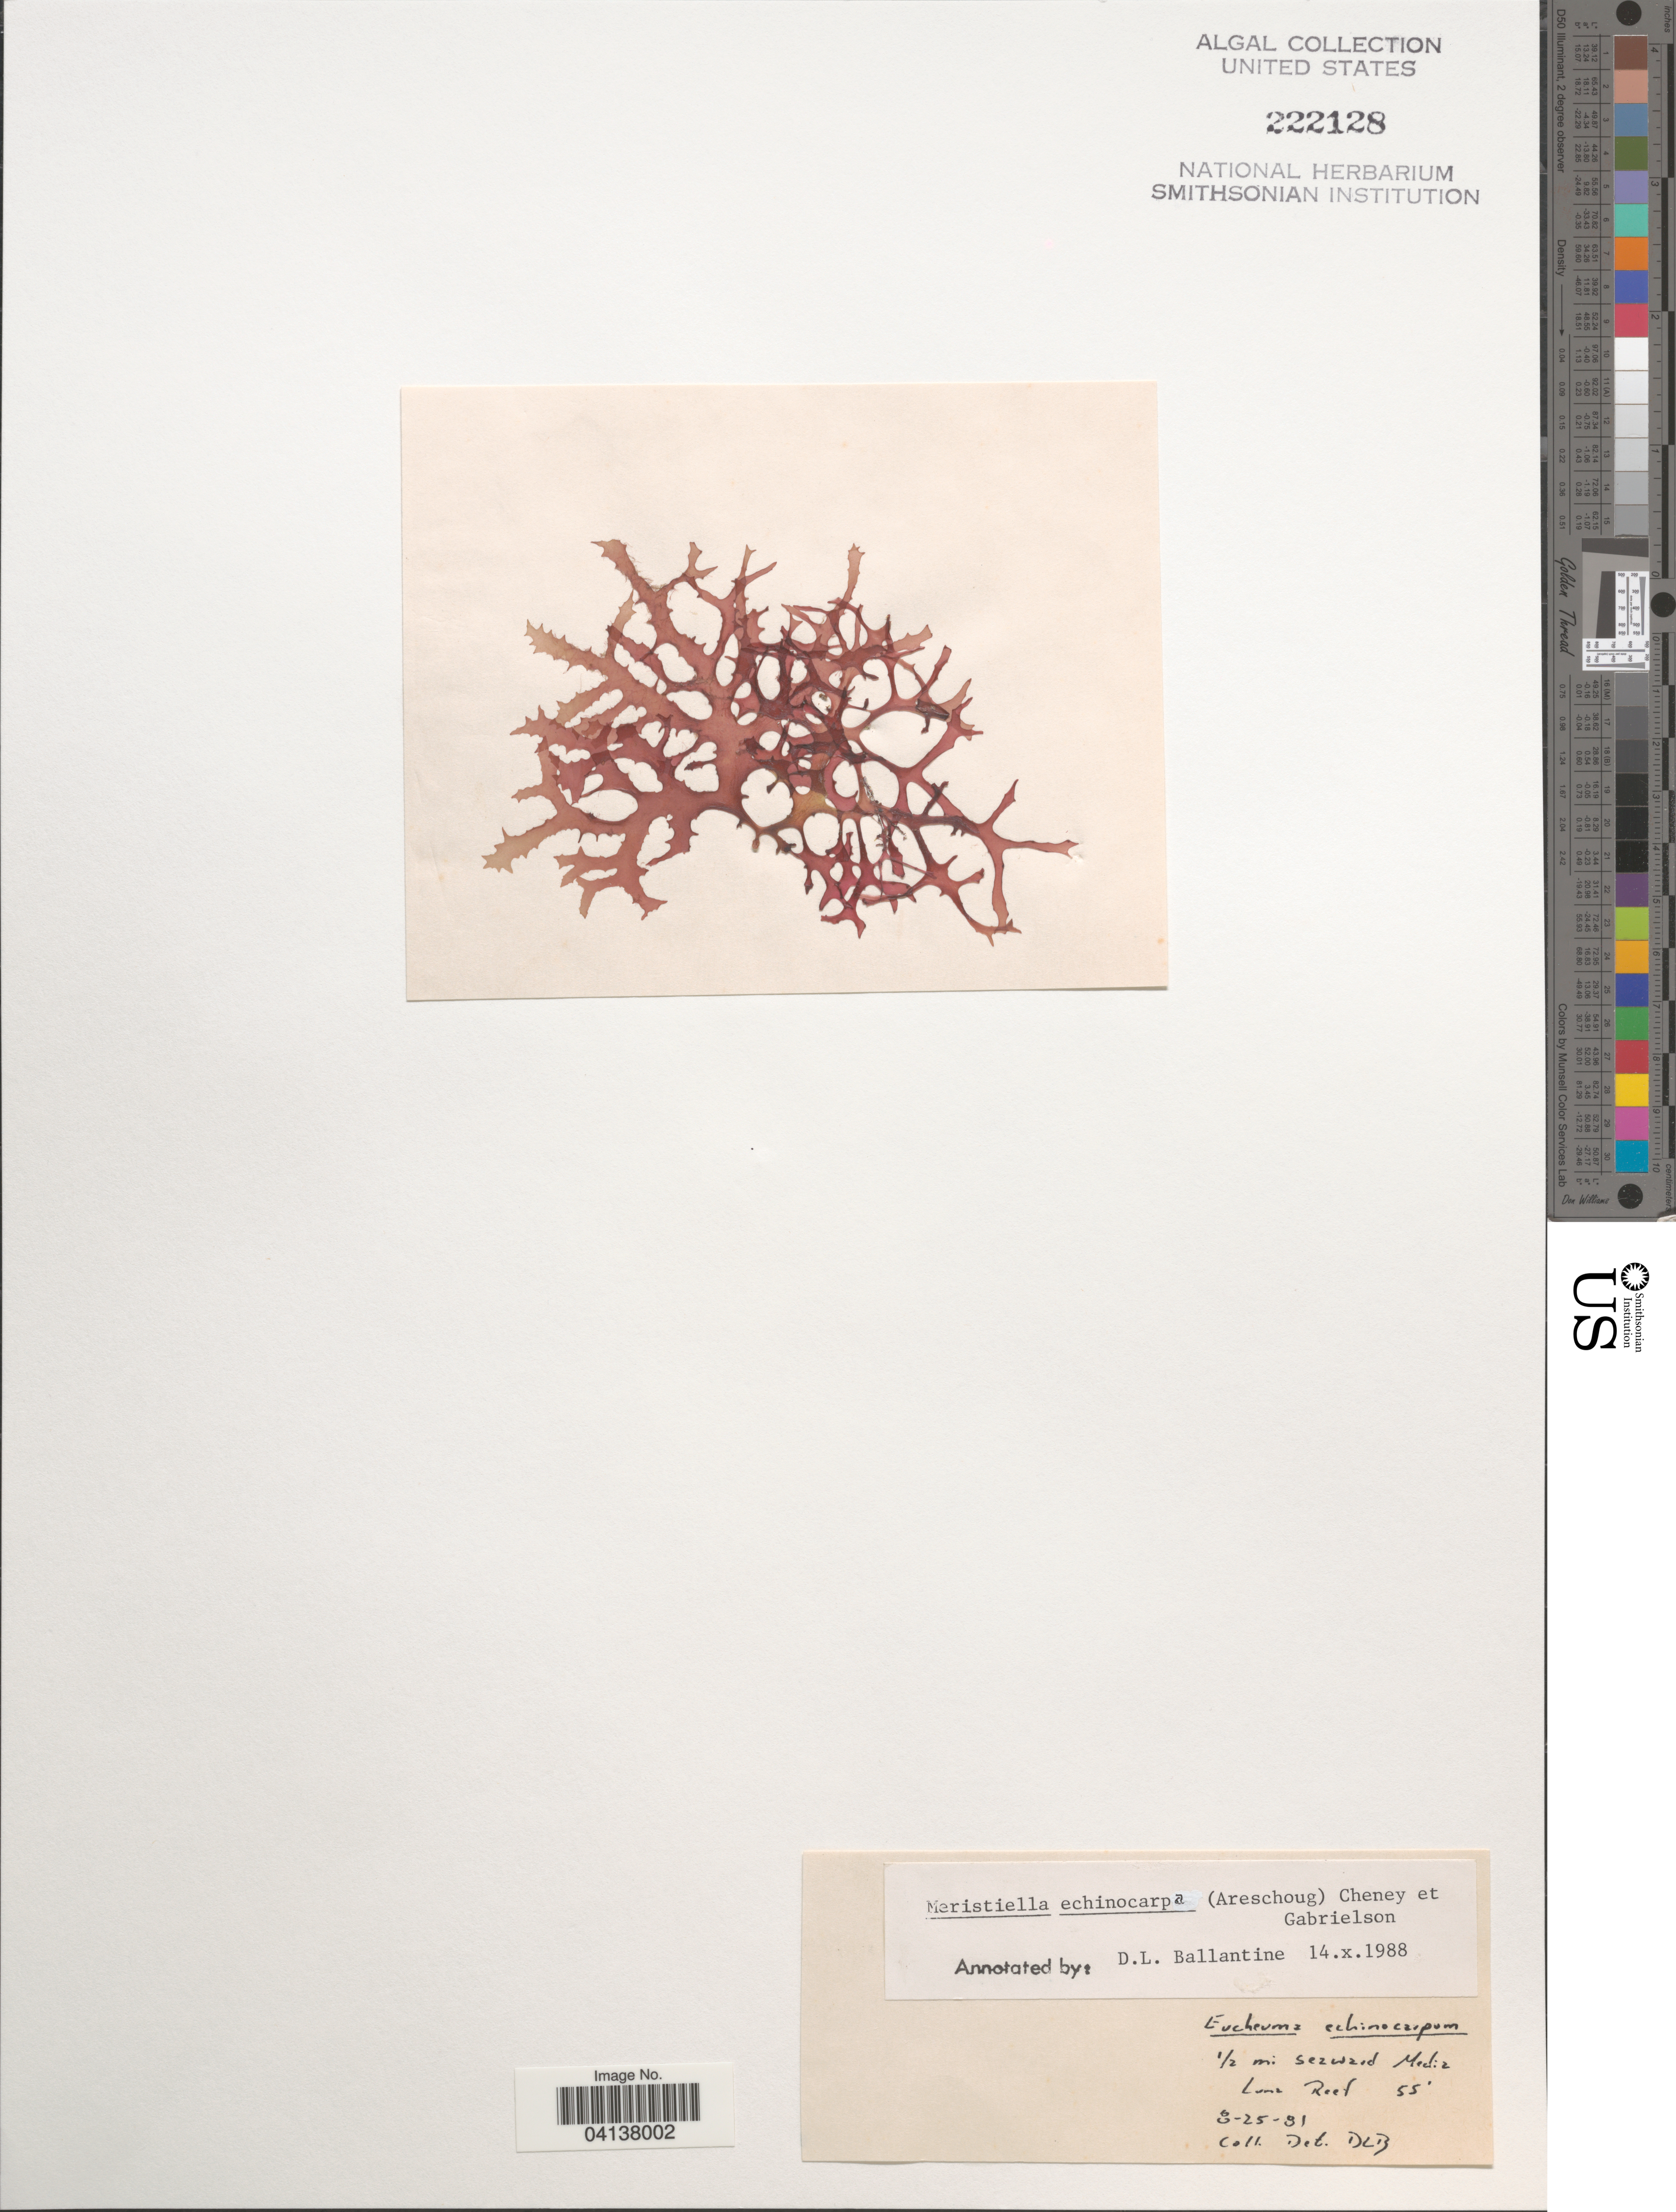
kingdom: Plantae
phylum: Rhodophyta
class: Florideophyceae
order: Gigartinales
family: Solieriaceae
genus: Meristotheca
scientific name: Meristotheca gelidium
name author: (J. Agardh) E.J. Faye & Masuda in E.J. Faye et al.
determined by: Algae name updating Project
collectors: D. L. B.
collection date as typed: Transcribed d/m/y: 25/8/81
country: Puerto Rico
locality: ½ mi seaward Media Luna Reef.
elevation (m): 17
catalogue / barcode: US 222128